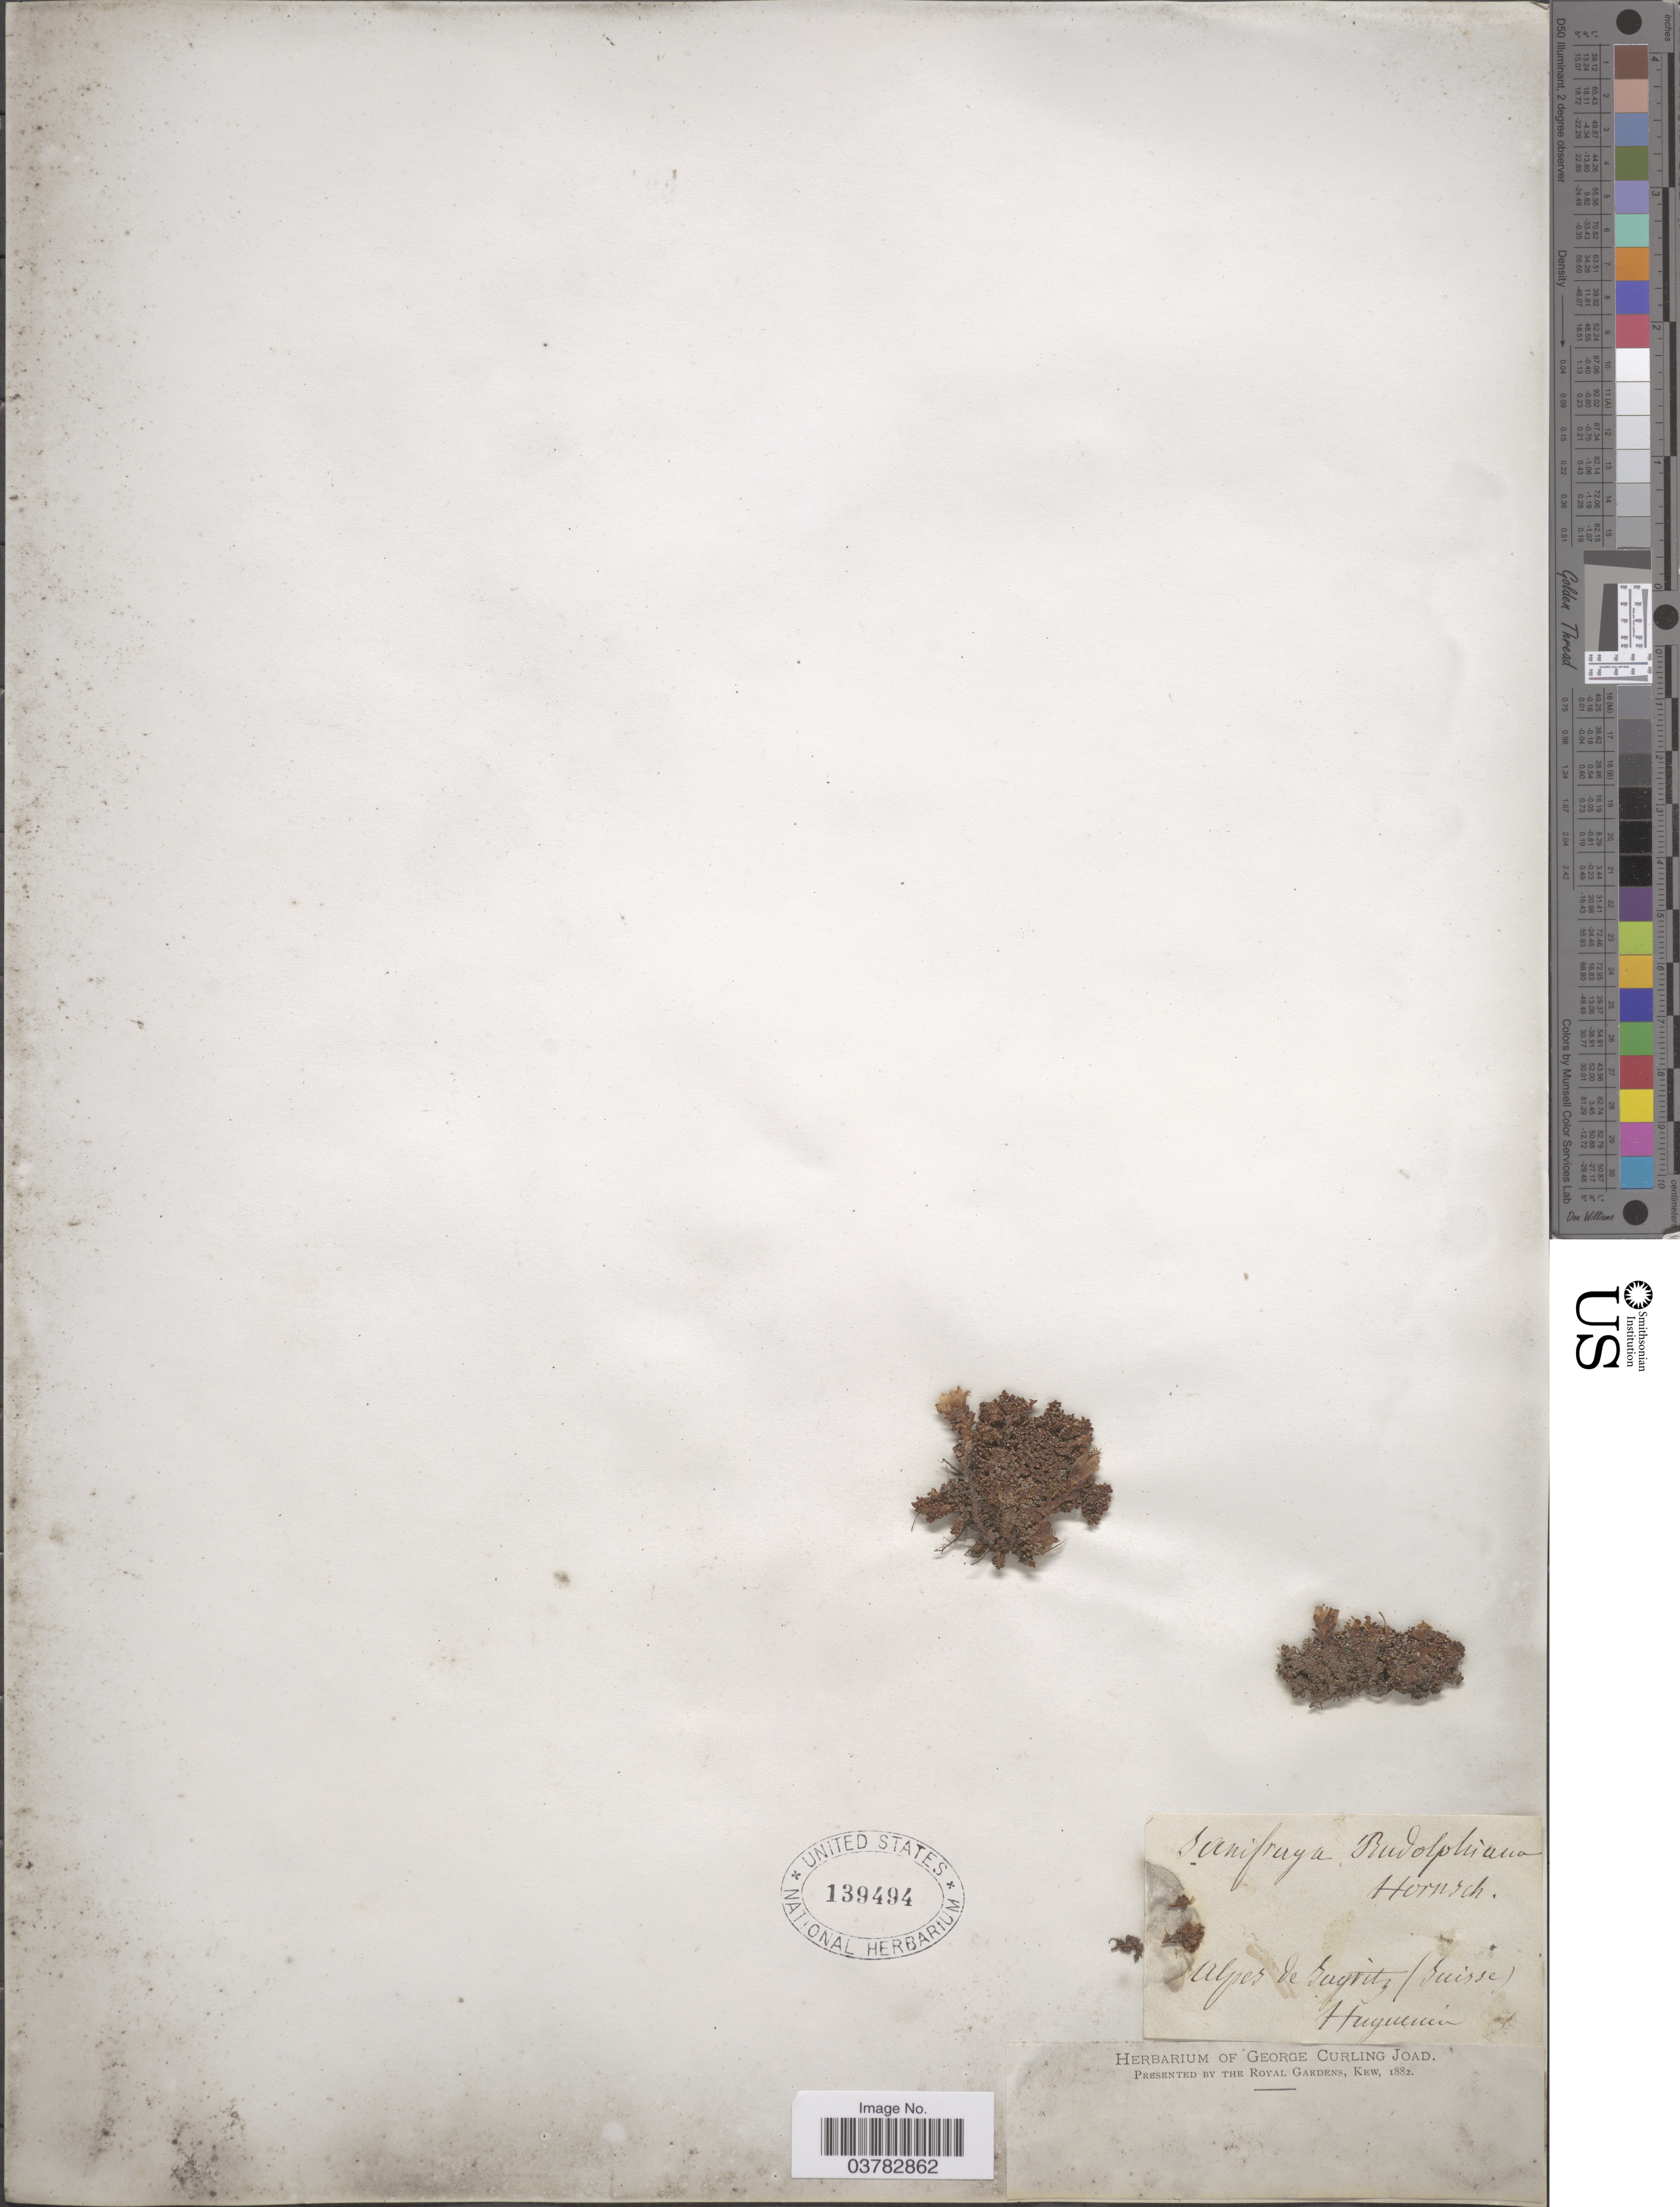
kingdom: Plantae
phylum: Tracheophyta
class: Magnoliopsida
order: Saxifragales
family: Saxifragaceae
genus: Saxifraga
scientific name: Saxifraga rudolphiana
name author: Hornsch.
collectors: Huguenin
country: Switzerland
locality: Alpes de Swesitz. (Suisse).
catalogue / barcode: US 139494